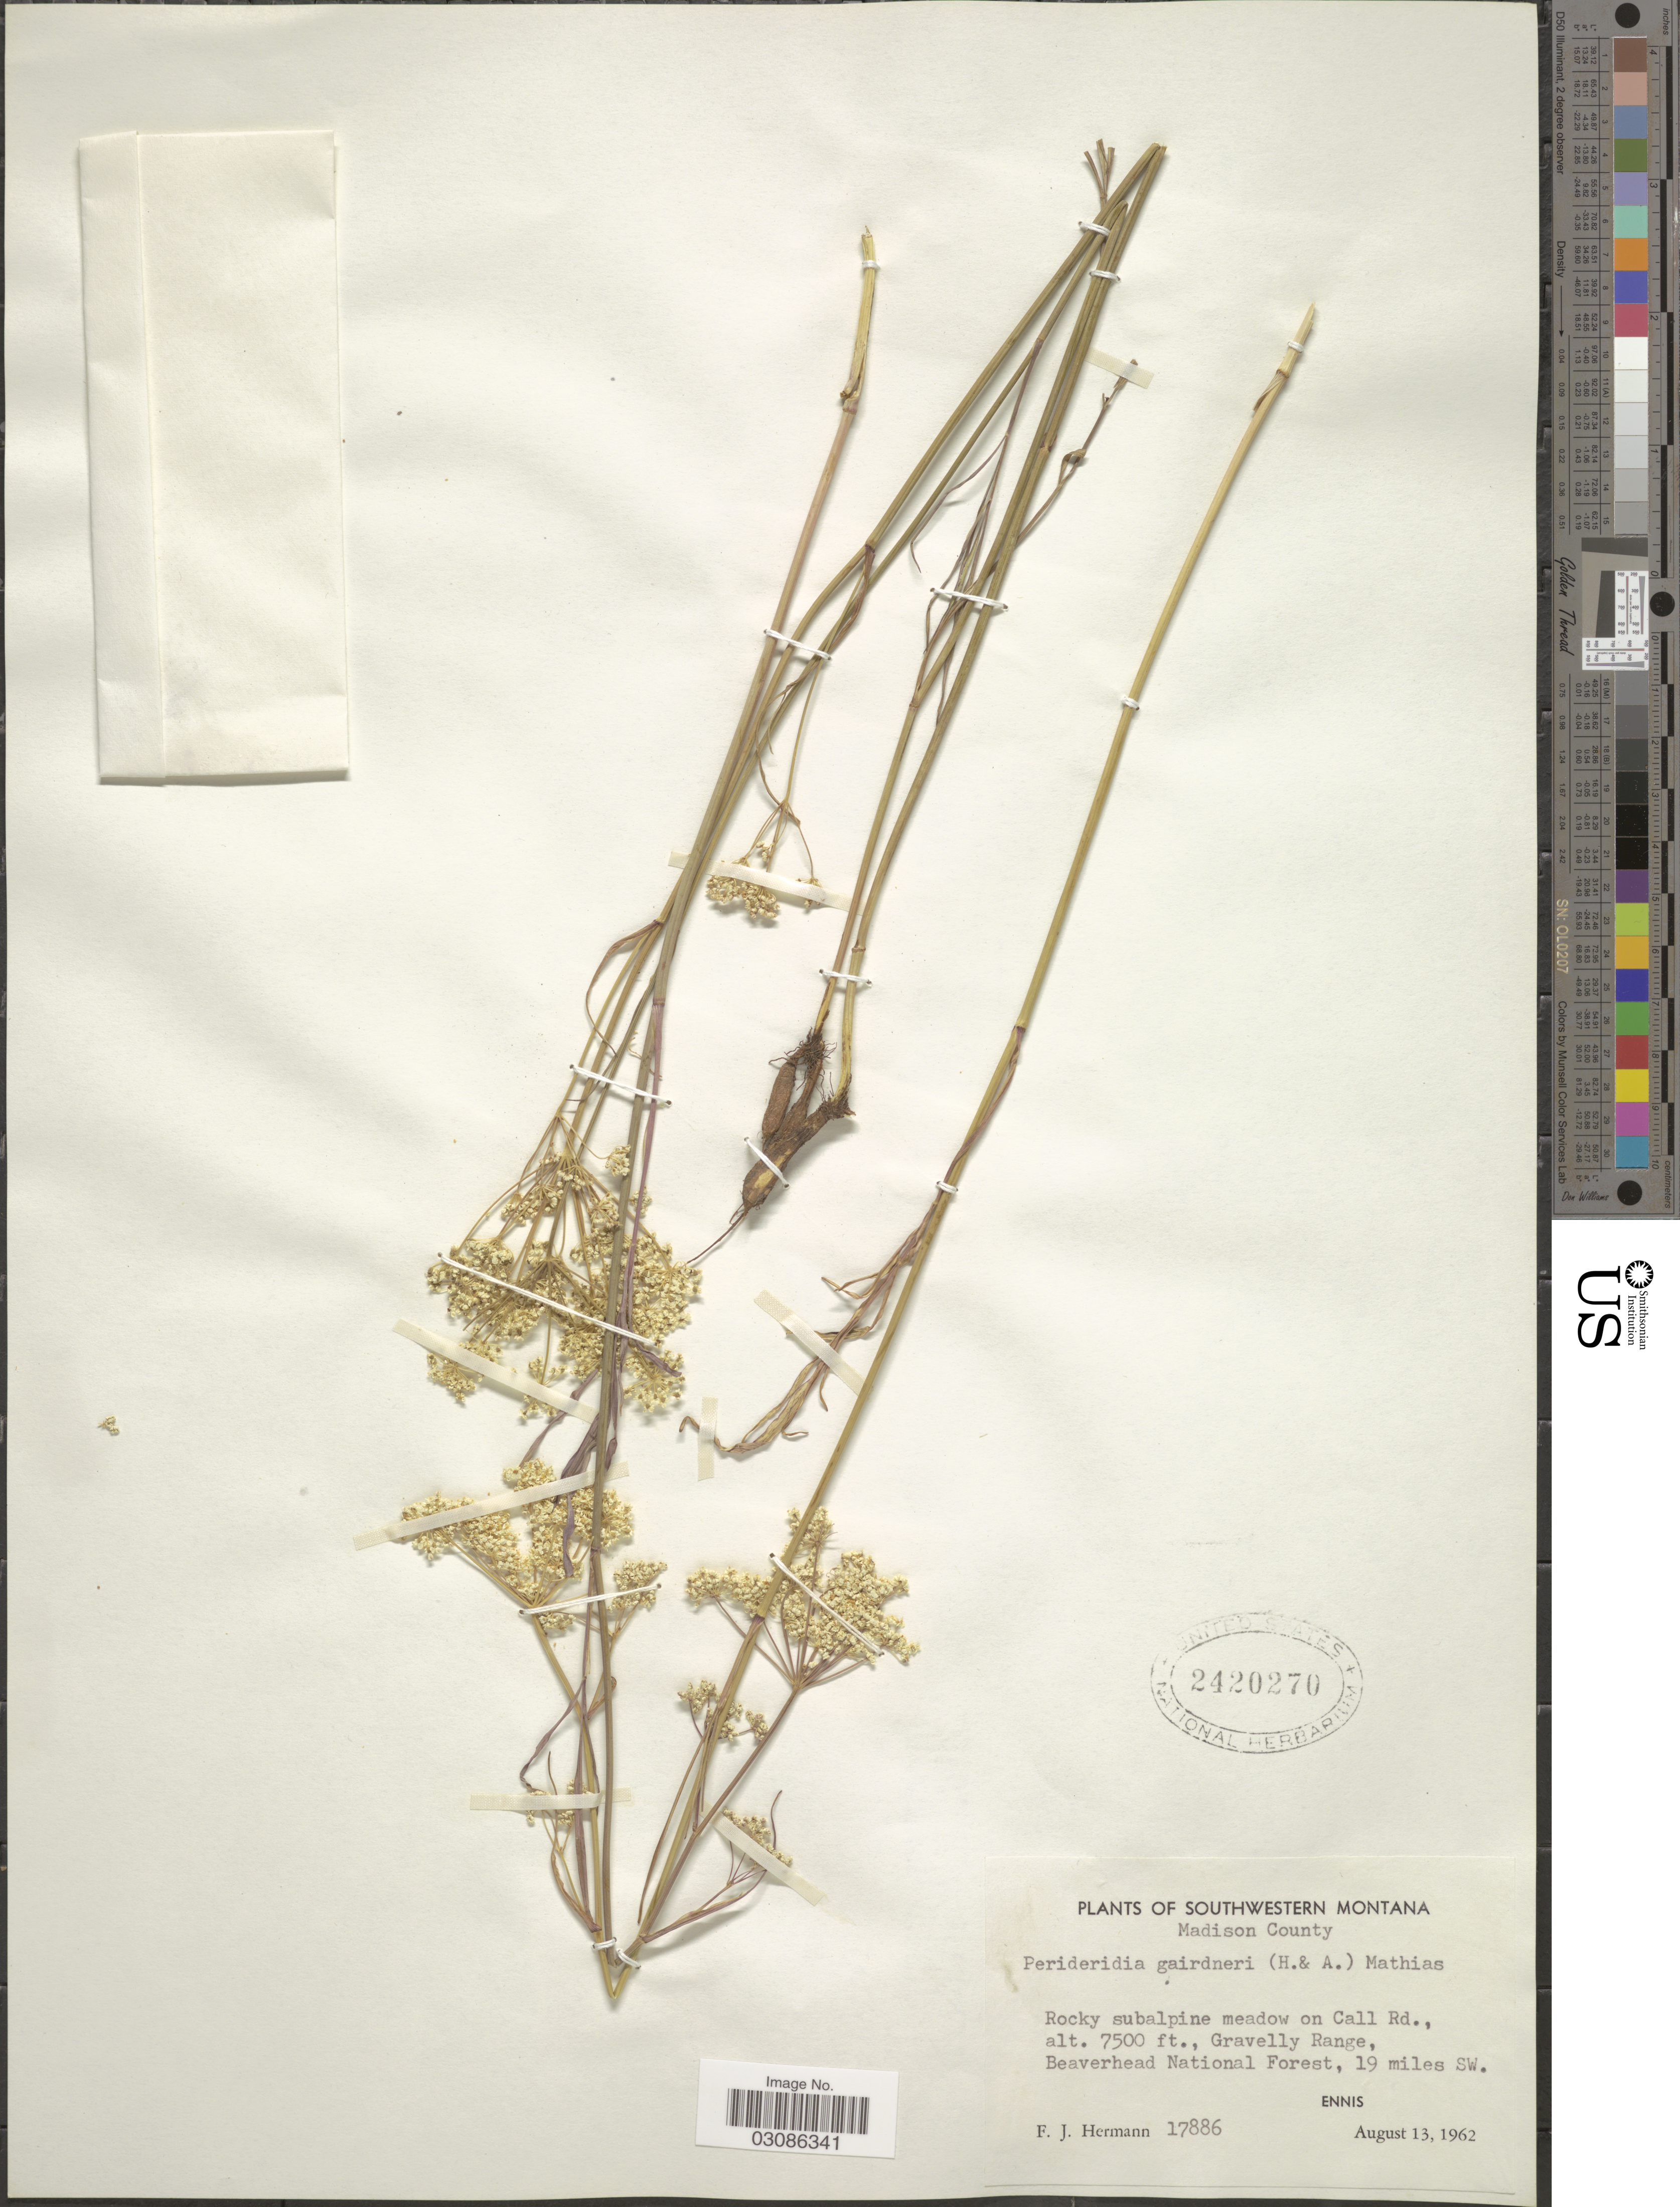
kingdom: Plantae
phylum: Tracheophyta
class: Magnoliopsida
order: Apiales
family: Apiaceae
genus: Perideridia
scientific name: Perideridia gairdneri subsp. gairdneri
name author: (Hook. & Arn.) Mathias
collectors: F. J. Hermann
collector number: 17886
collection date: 1962-08-13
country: United States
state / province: Montana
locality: Southwestern Montana, Madison County, Rocky subalpine meadow on Call Rd., Gravelly Range, Beaverhead National Forest, 19 miles SW, Ennis.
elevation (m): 2286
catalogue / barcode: US 2420270